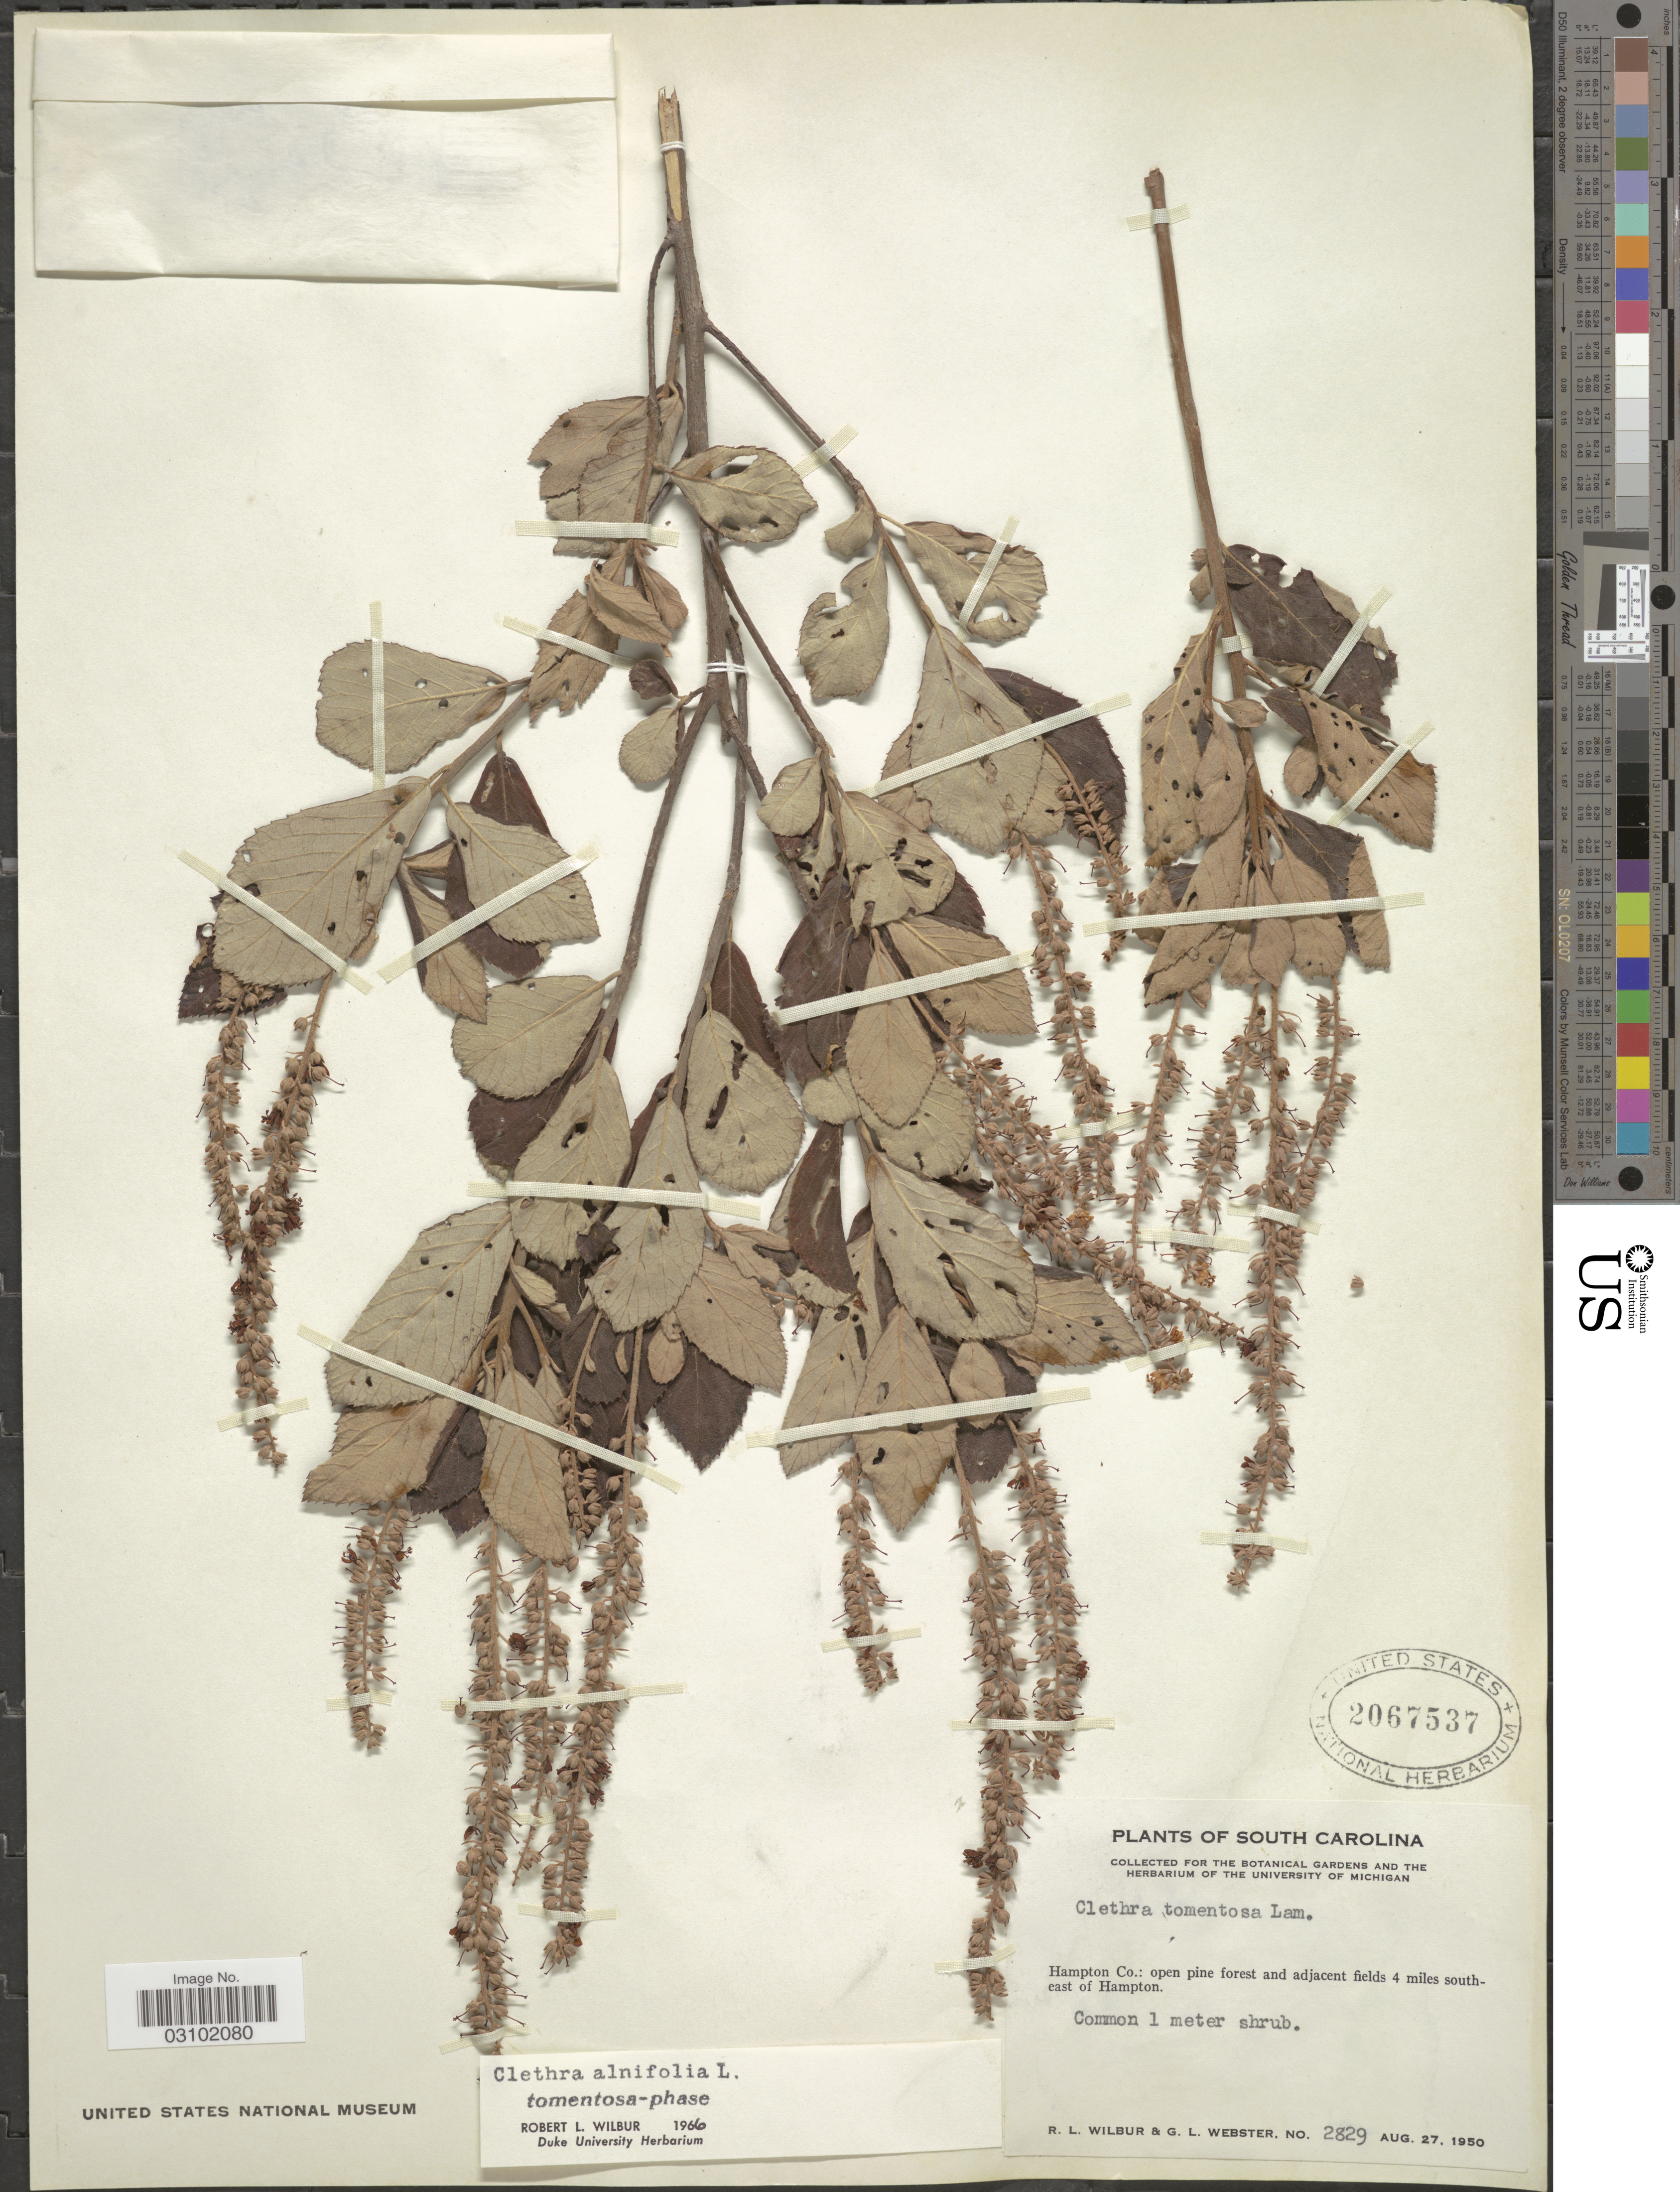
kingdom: Plantae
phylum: Tracheophyta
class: Magnoliopsida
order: Ericales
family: Clethraceae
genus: Clethra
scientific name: Clethra alnifolia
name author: L.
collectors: R. L. Wilbur & G. L. Webster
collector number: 2829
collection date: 1950-08-27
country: United States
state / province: South Carolina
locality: Hampton Co.: open pine forest and adjacent fields 4 miles southeast of Hampton.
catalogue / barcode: US 2067537